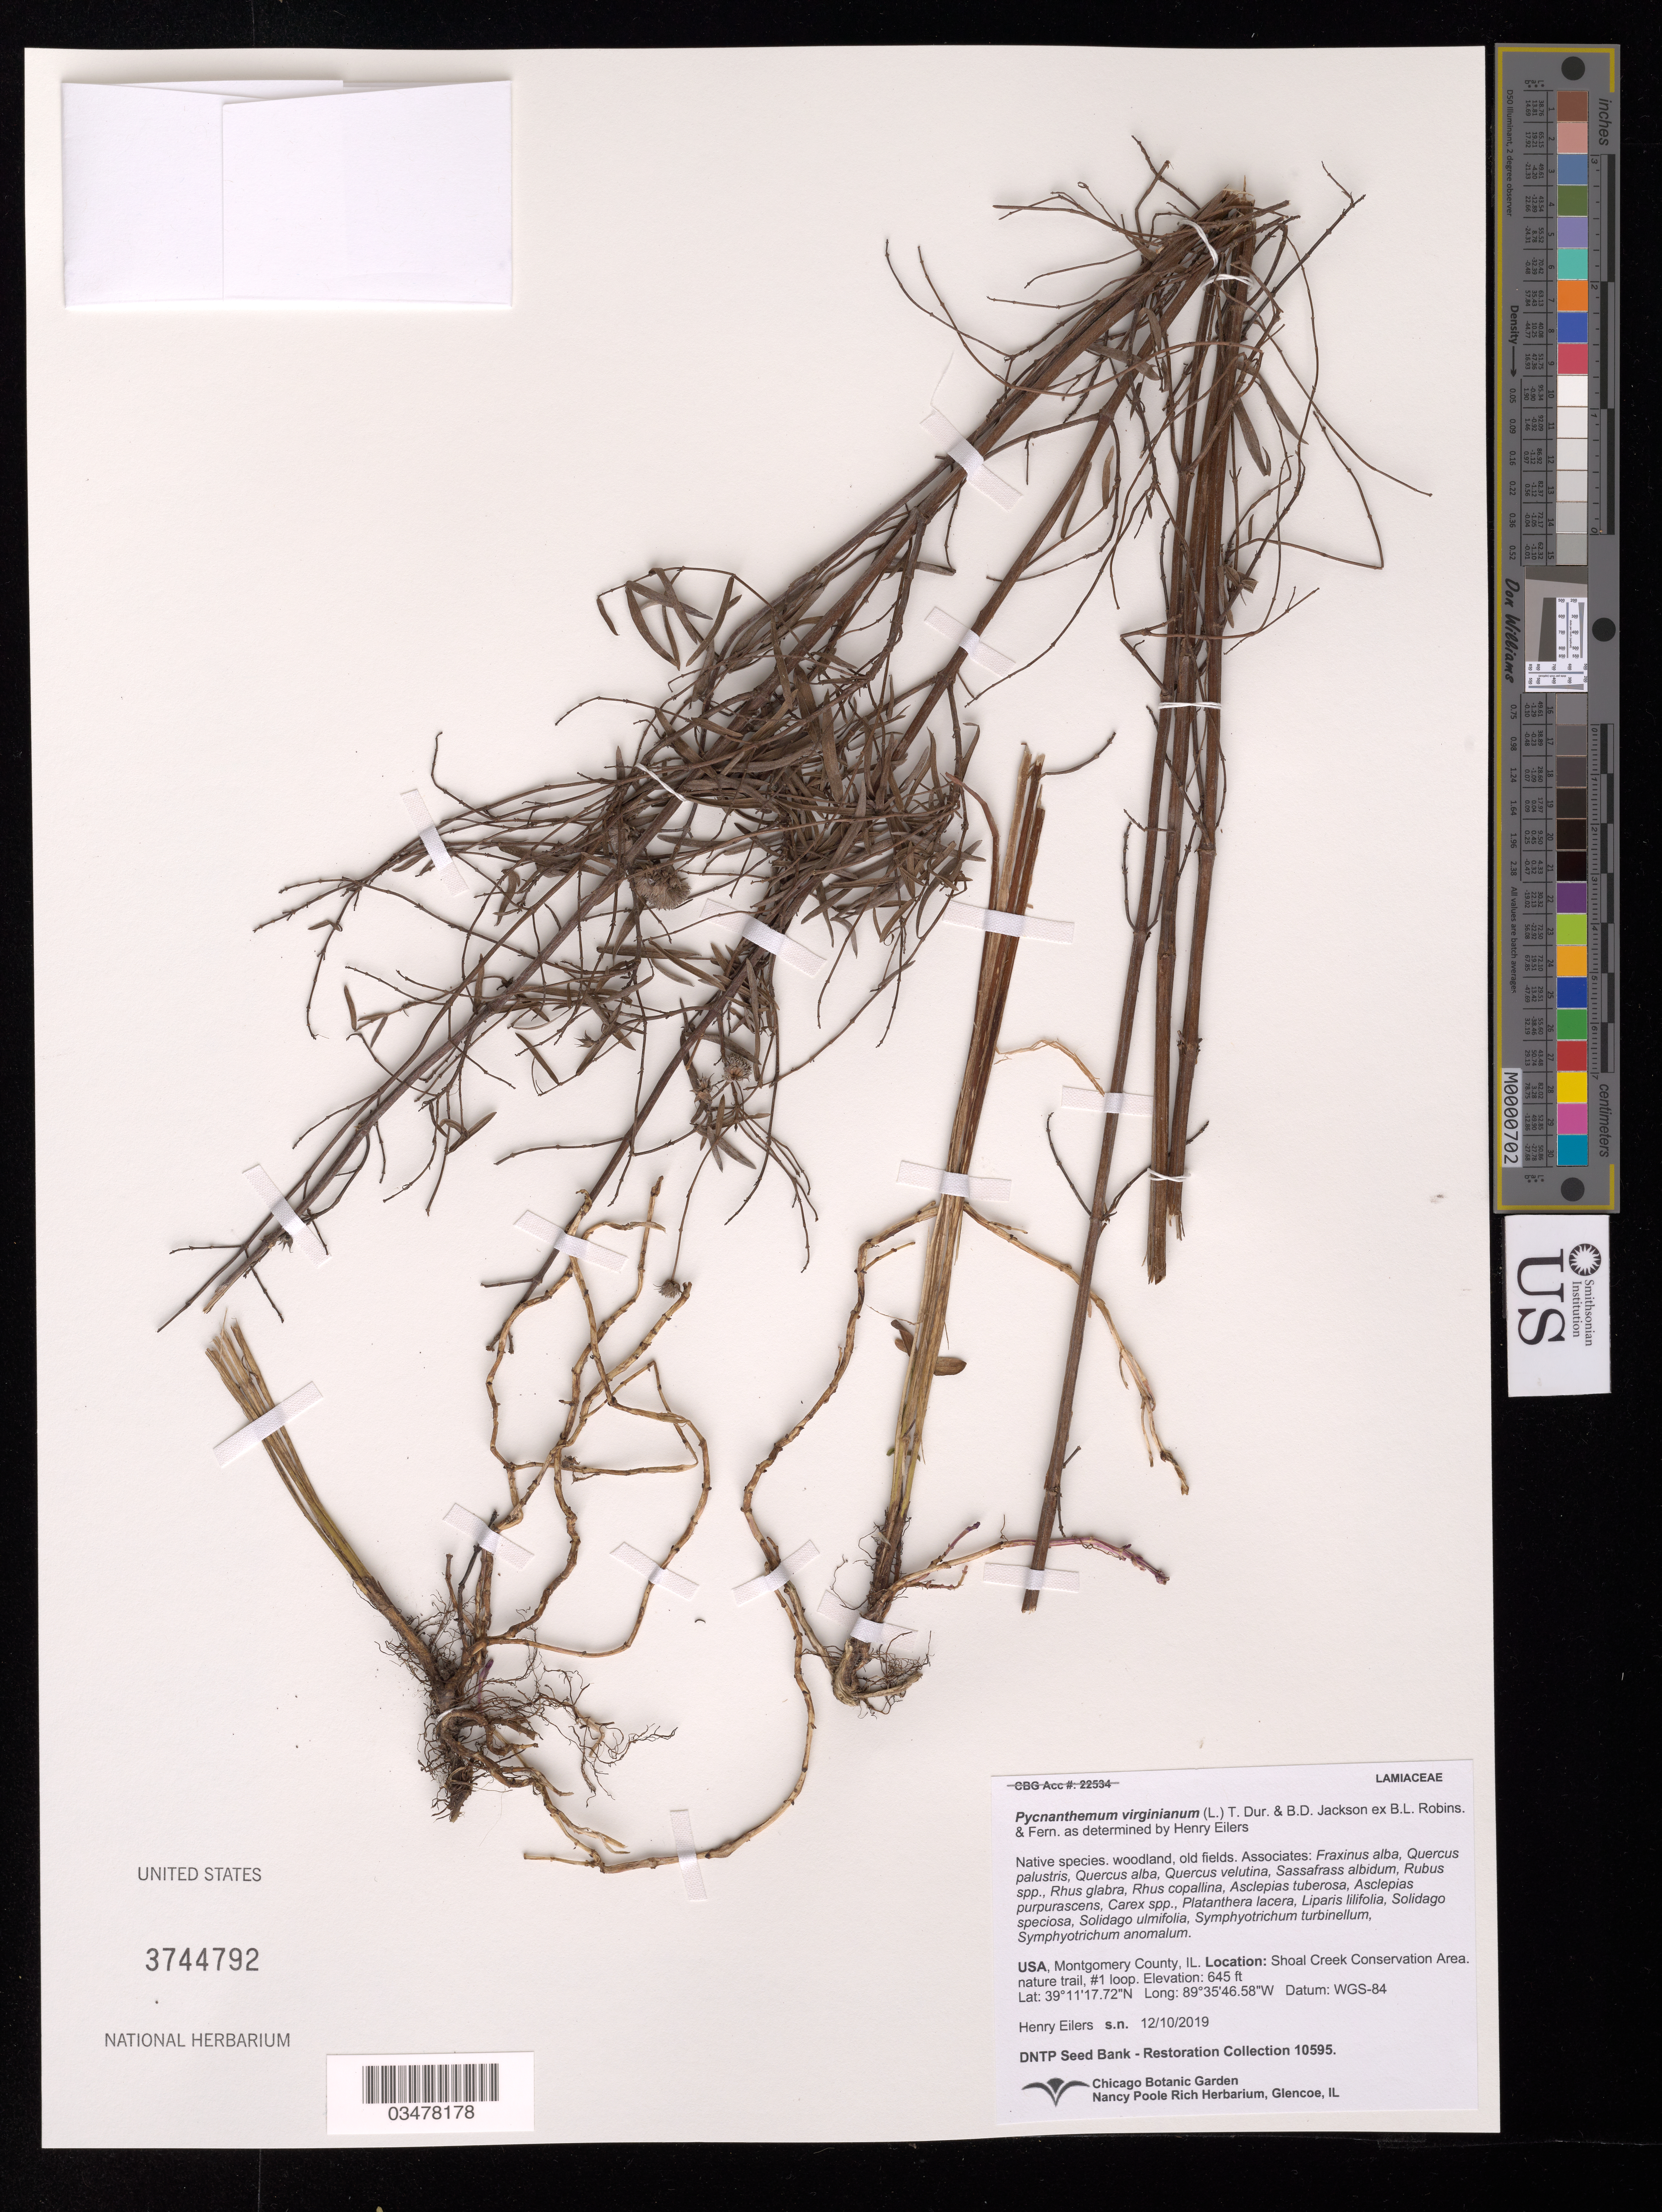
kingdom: Plantae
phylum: Tracheophyta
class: Magnoliopsida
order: Lamiales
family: Lamiaceae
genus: Pycnanthemum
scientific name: Pycnanthemum virginianum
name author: (L.) Durand & B.D. Jacks. ex B.L. Rob. & Fernald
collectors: H. Eilers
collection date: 2019-12-10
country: United States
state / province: Illinois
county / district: Montgomery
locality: Shoal Creek Conservation Area. Nature trail, # 1 loop.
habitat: Woodland, old fields. With Fraxinus alba, Quercus alba, Rubus sp., Rhus glabra, Carex sp., etc.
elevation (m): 197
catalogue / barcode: US 3744792